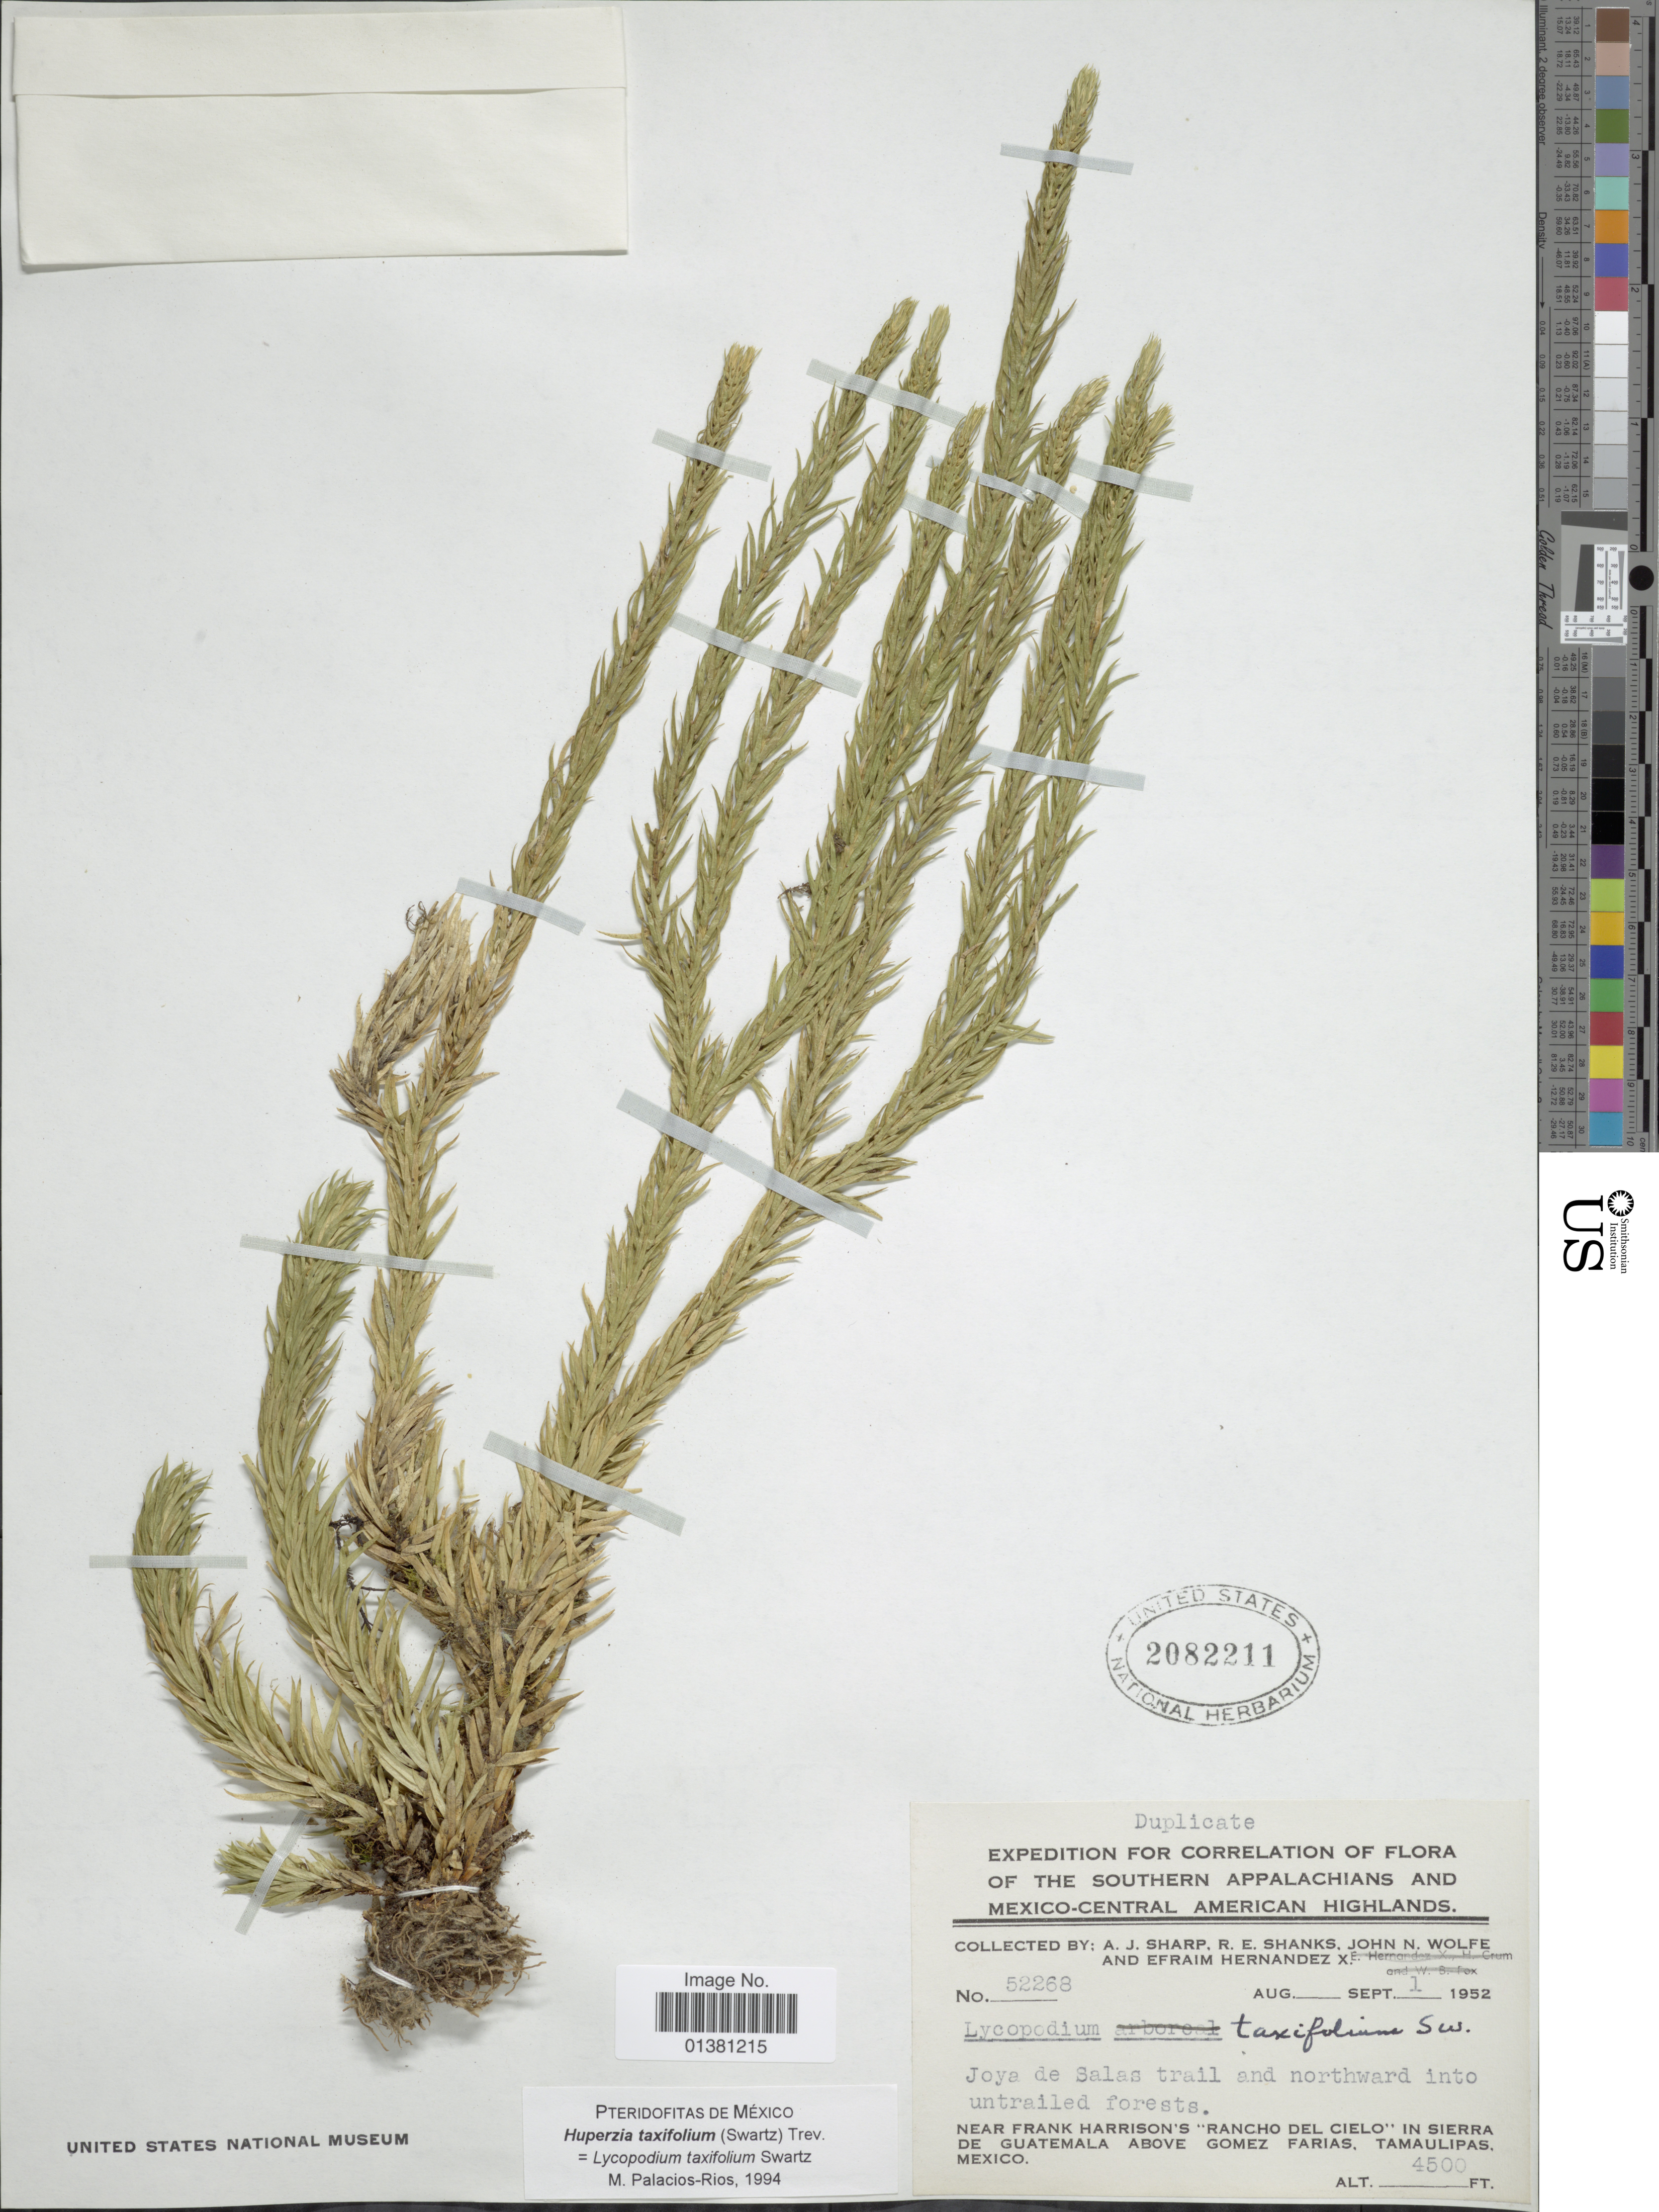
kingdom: Plantae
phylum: Tracheophyta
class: Lycopodiopsida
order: Lycopodiales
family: Lycopodiaceae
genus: Phlegmariurus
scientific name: Phlegmariurus taxifolius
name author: (Sw.) Á. Löve & D. Löve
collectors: A. J. Sharp, R. Shanks, J. Wolfe & E. Hernandez X.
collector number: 52268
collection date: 1952-09-01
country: Mexico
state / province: Tamaulipas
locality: Joya de Salas trail and northward into untrailed forest, near Frank Harrison's 'Rancho del Cielo' in Sierra de Guatemala above gomez Farias, Southern Appalachians and Mexico-Central American Highlands.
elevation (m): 1372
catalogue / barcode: US 2082211